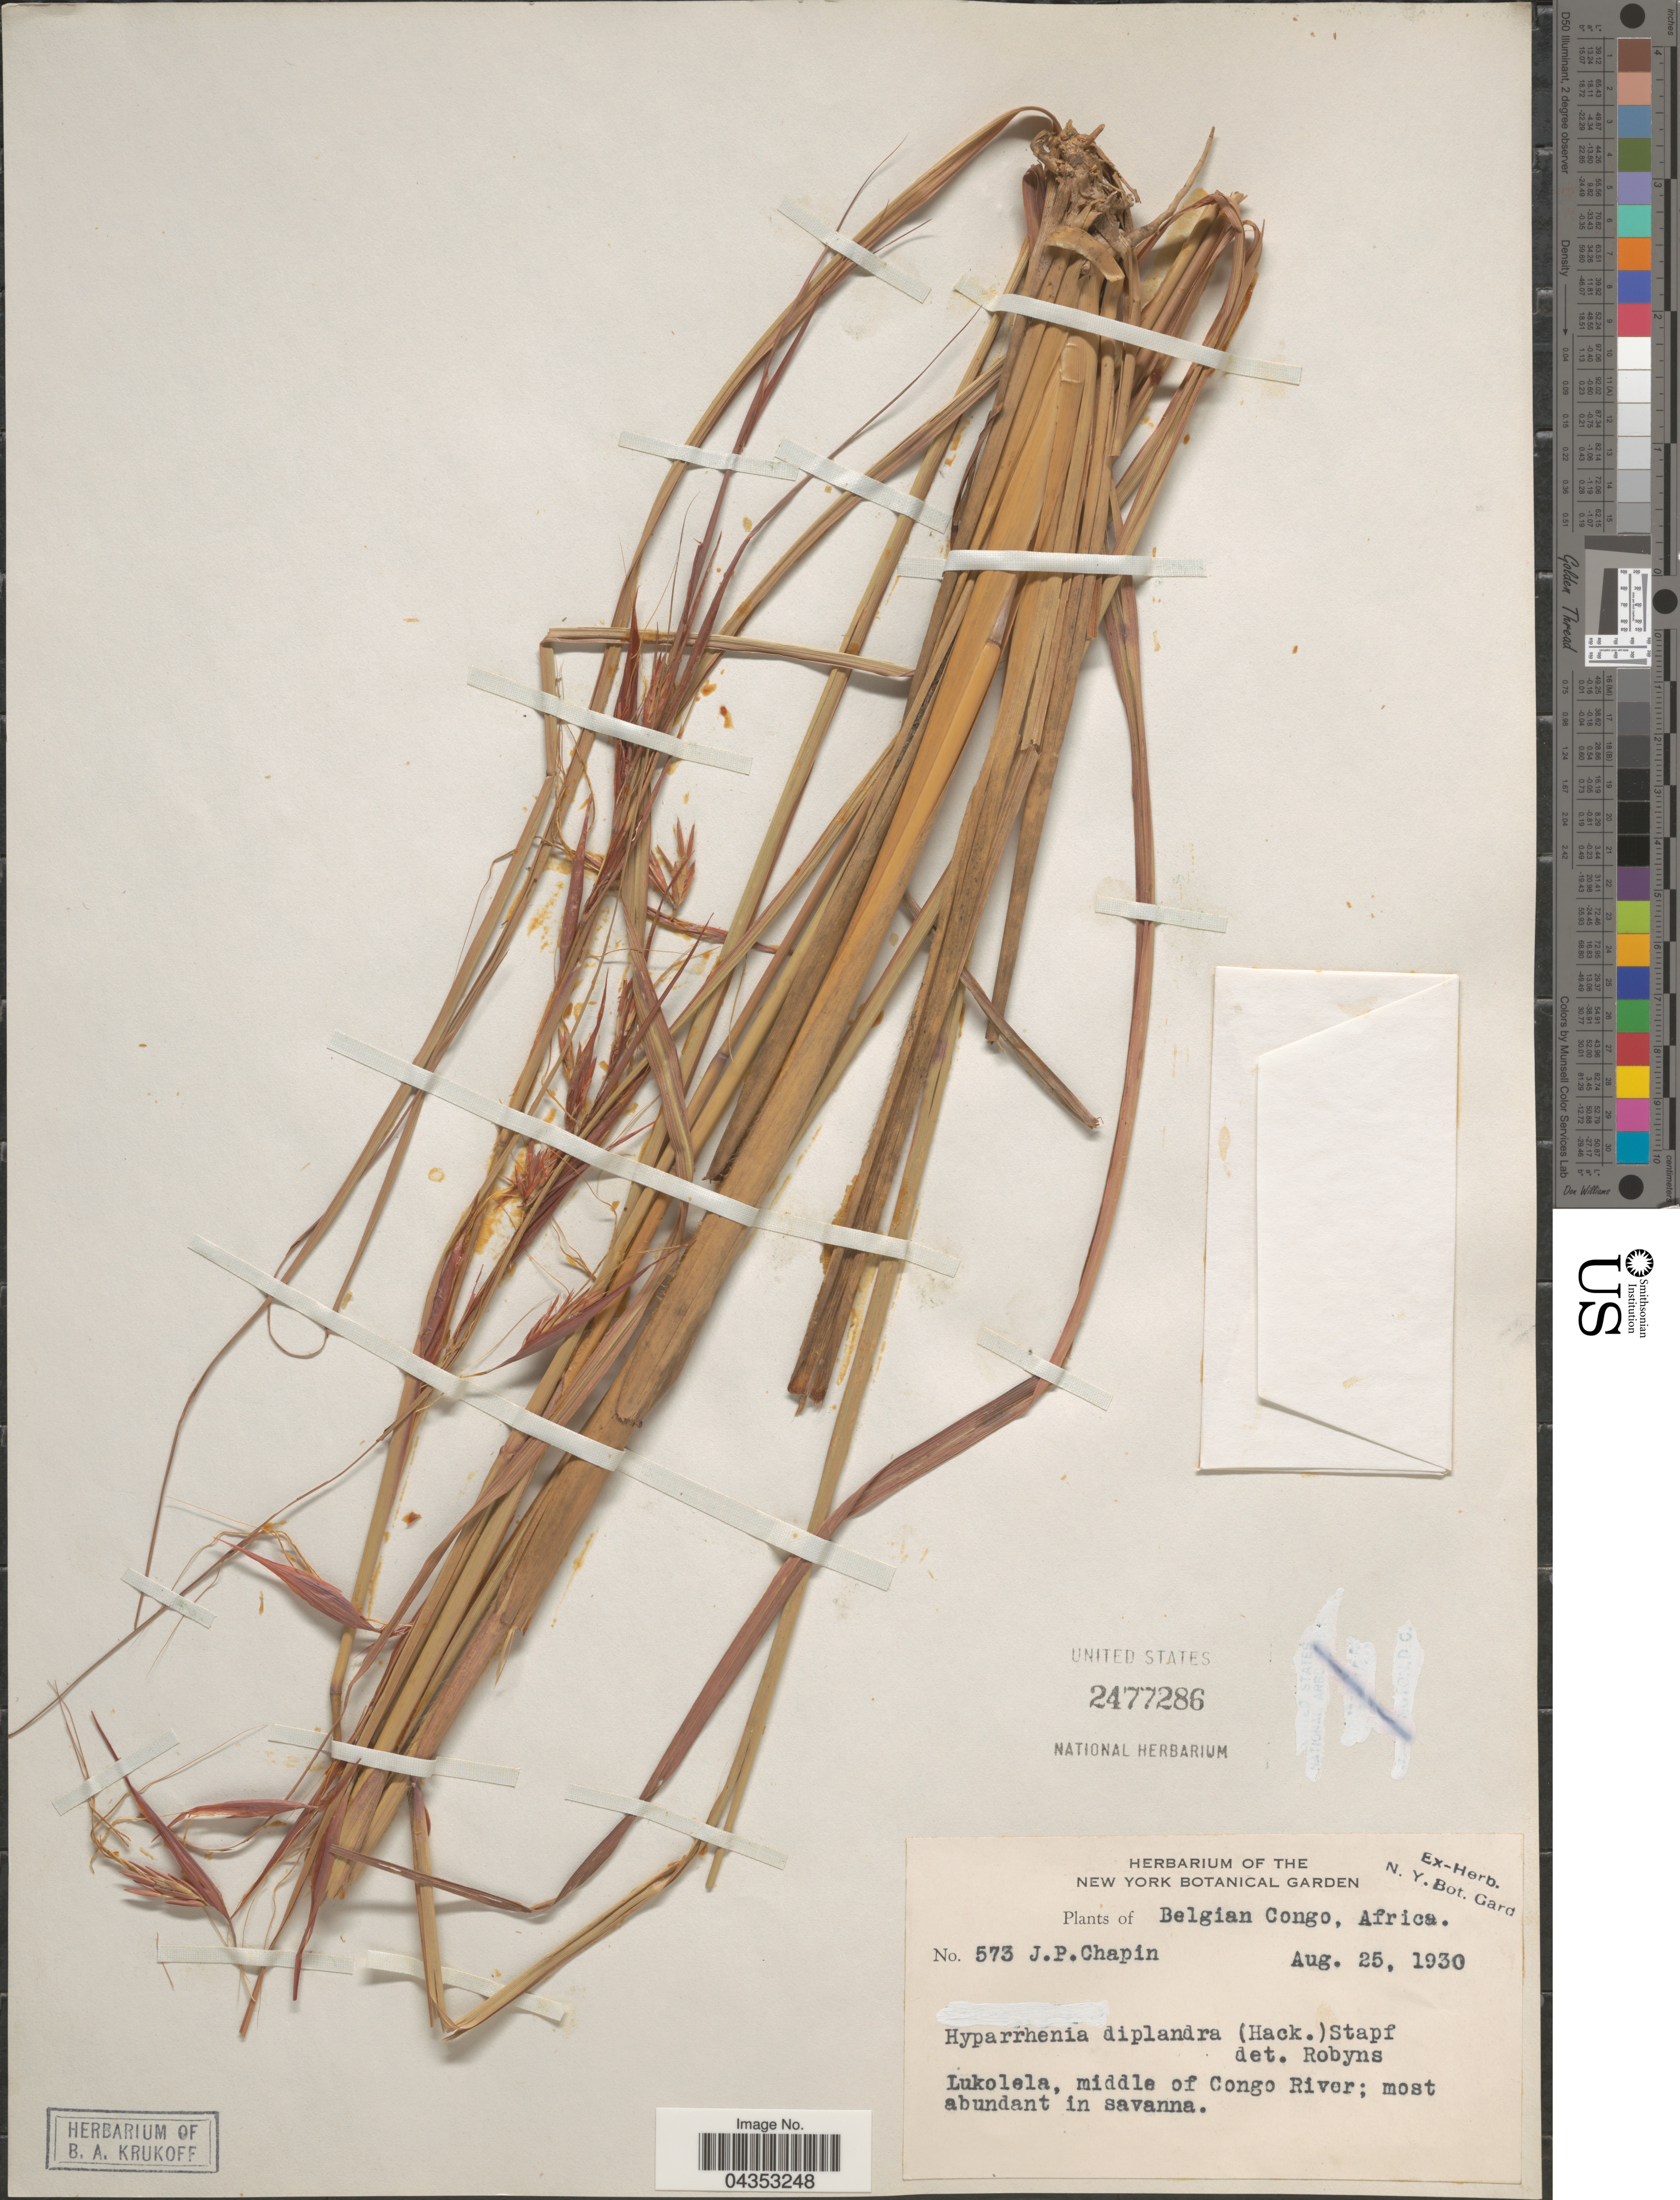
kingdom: Plantae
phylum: Tracheophyta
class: Liliopsida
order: Poales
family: Poaceae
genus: Hyparrhenia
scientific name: Hyparrhenia diplandra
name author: (Hack.) Stapf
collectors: J. Chapin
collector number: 573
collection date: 1930-08-25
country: Congo, Democratic Republic of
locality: Belgian Congo. Lukolela, middle of Congo River; most abundant in savanna.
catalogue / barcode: US 2477286